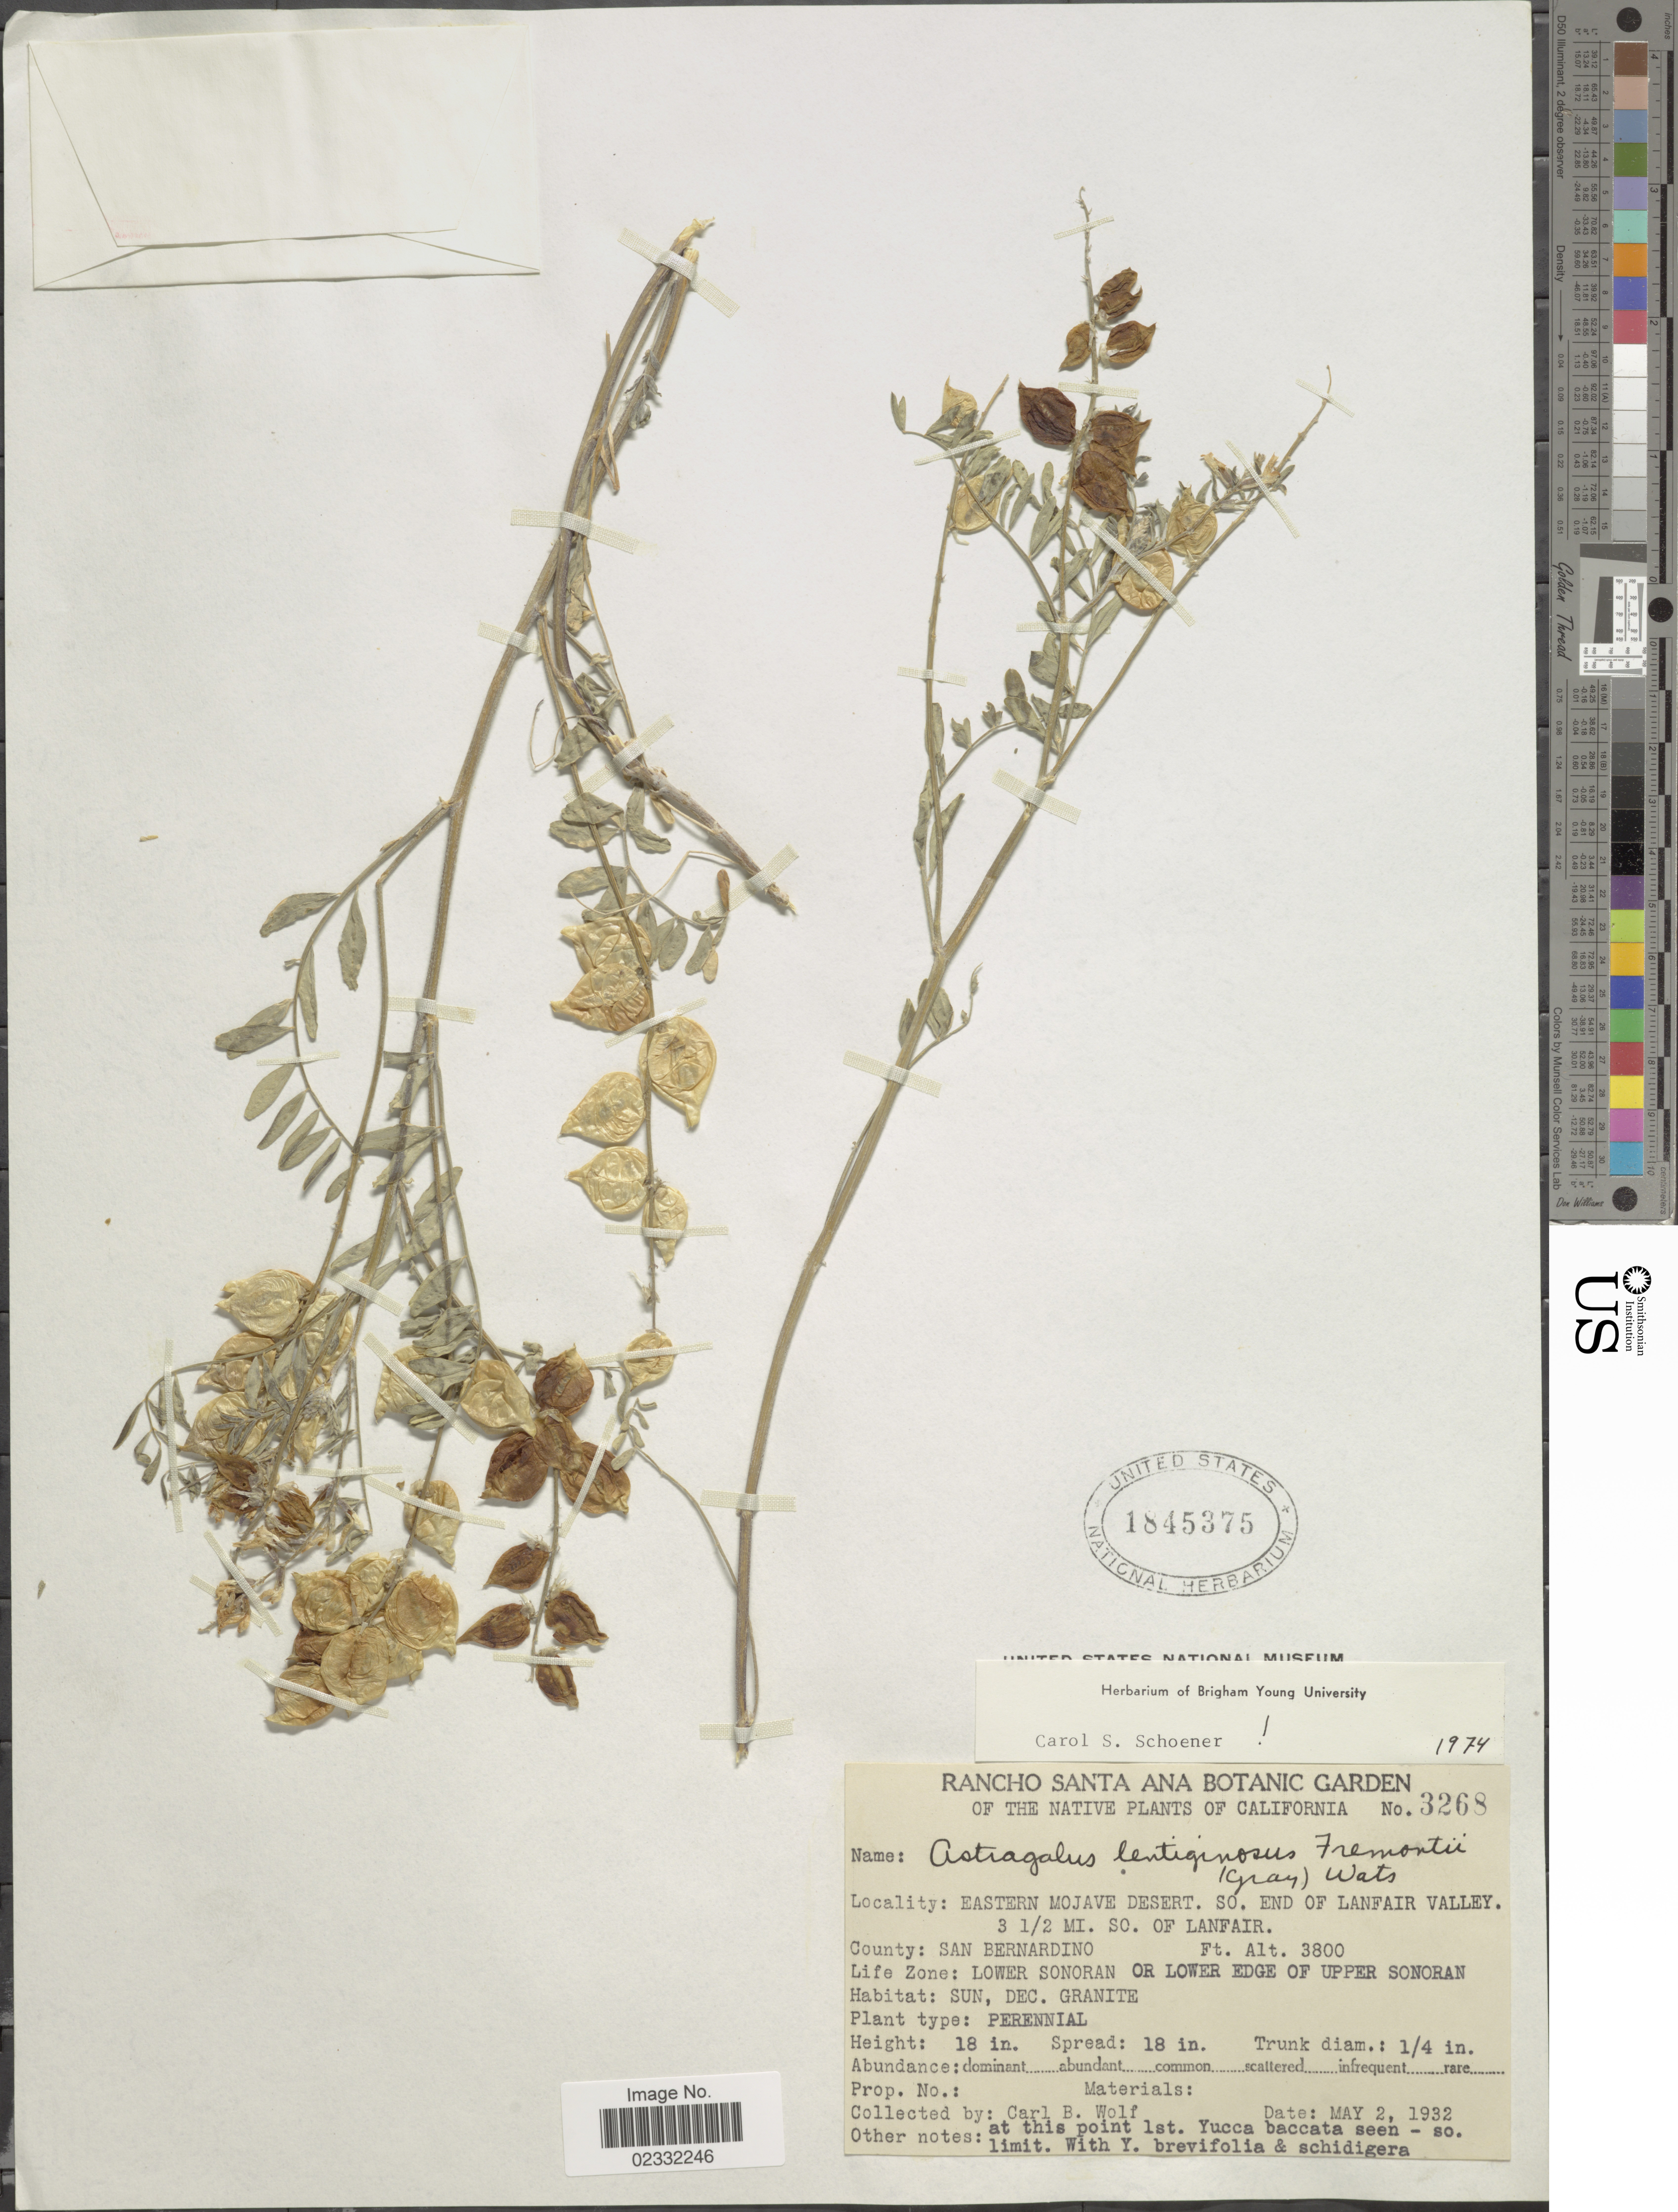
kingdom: Plantae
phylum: Tracheophyta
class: Magnoliopsida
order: Fabales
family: Fabaceae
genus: Astragalus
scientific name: Astragalus lentiginosus var. fremontii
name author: (A. Gray ex Torr.) S. Watson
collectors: E. R. Johnson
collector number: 3268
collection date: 1932-05-02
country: United States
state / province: California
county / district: San Bernardino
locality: The Native of California, Eastern Mojave Desert. SO End of Lanfair Valley. 3½ mi SO of Lanfair, County San Bernardino, Life Zone: Lower Sonoran or Lower Edge of Upper Sonoran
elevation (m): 1158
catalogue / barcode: US 1845375